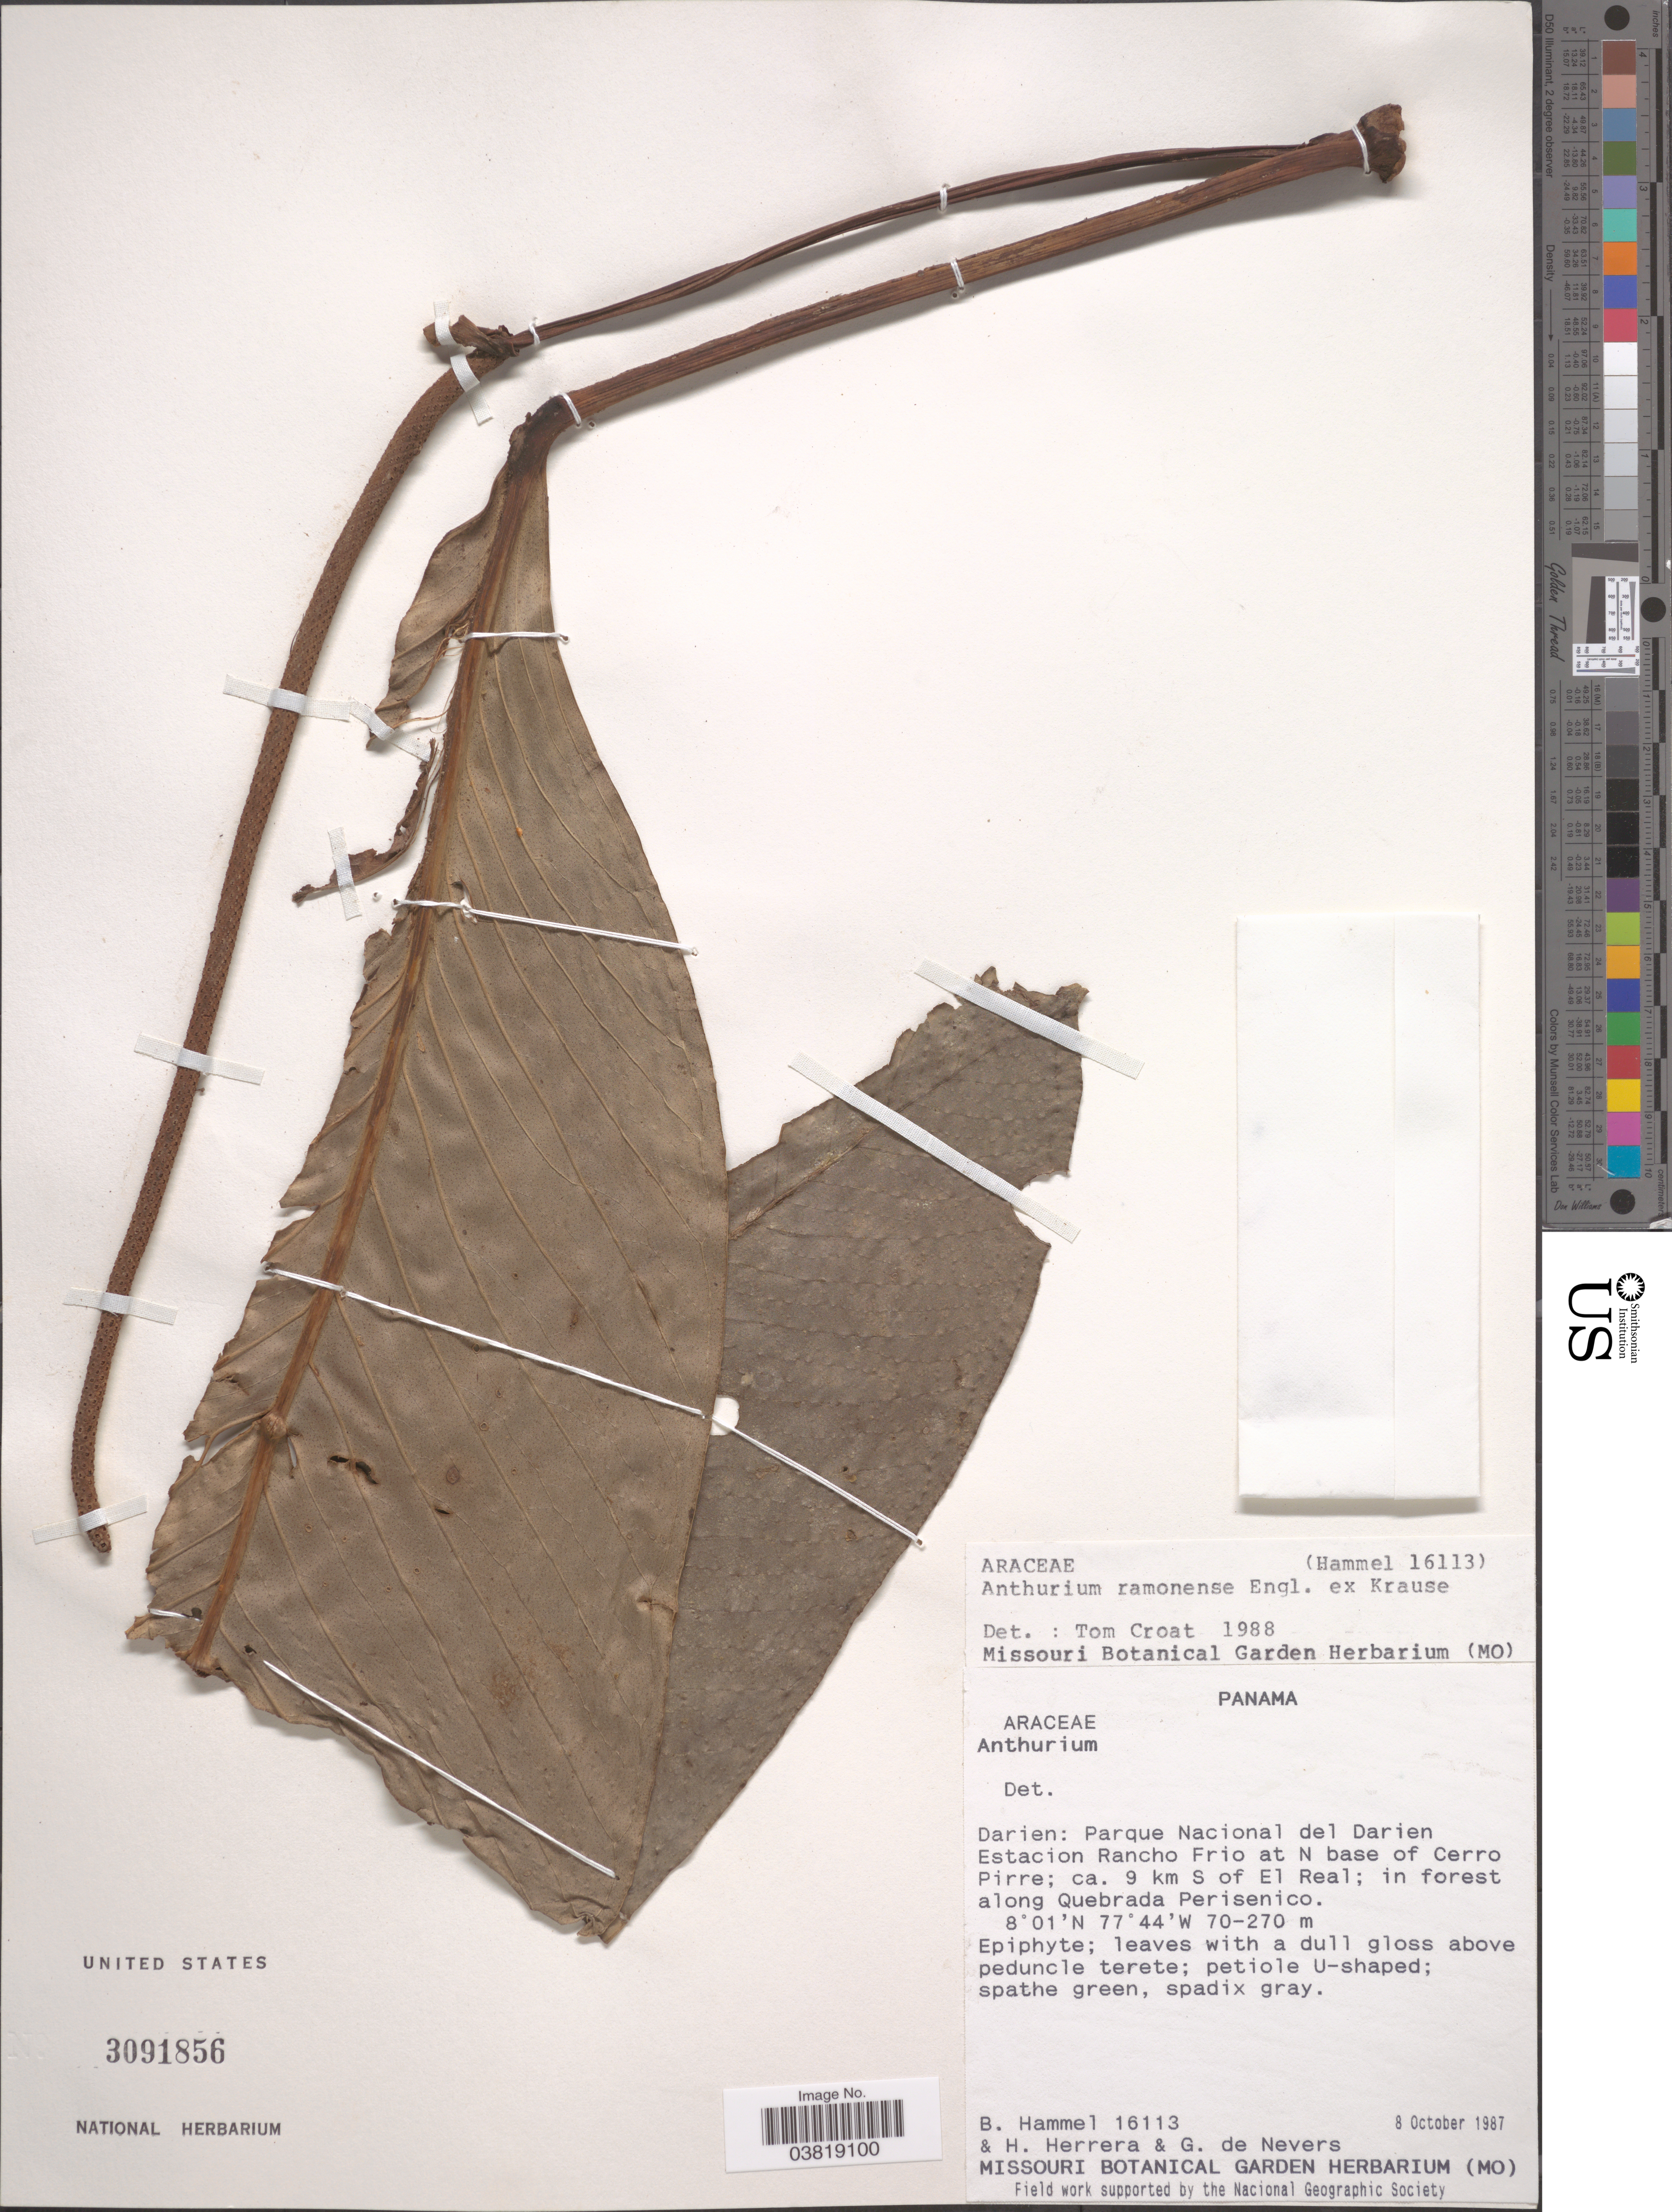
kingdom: Plantae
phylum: Tracheophyta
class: Liliopsida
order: Alismatales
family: Araceae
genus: Anthurium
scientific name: Anthurium ramonense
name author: Engl. ex K. Krause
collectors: B. Hammel, H. Herrera & G. Nevers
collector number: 16113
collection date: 1987-10-08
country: Panama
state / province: Darien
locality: Parque Nacional del Darien. Estacion Rancho Frio at N base of Cerro Pirre; ca. 9 km S of El Real; in forest along Quebrada Perisenico.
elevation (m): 70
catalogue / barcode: US 3091856